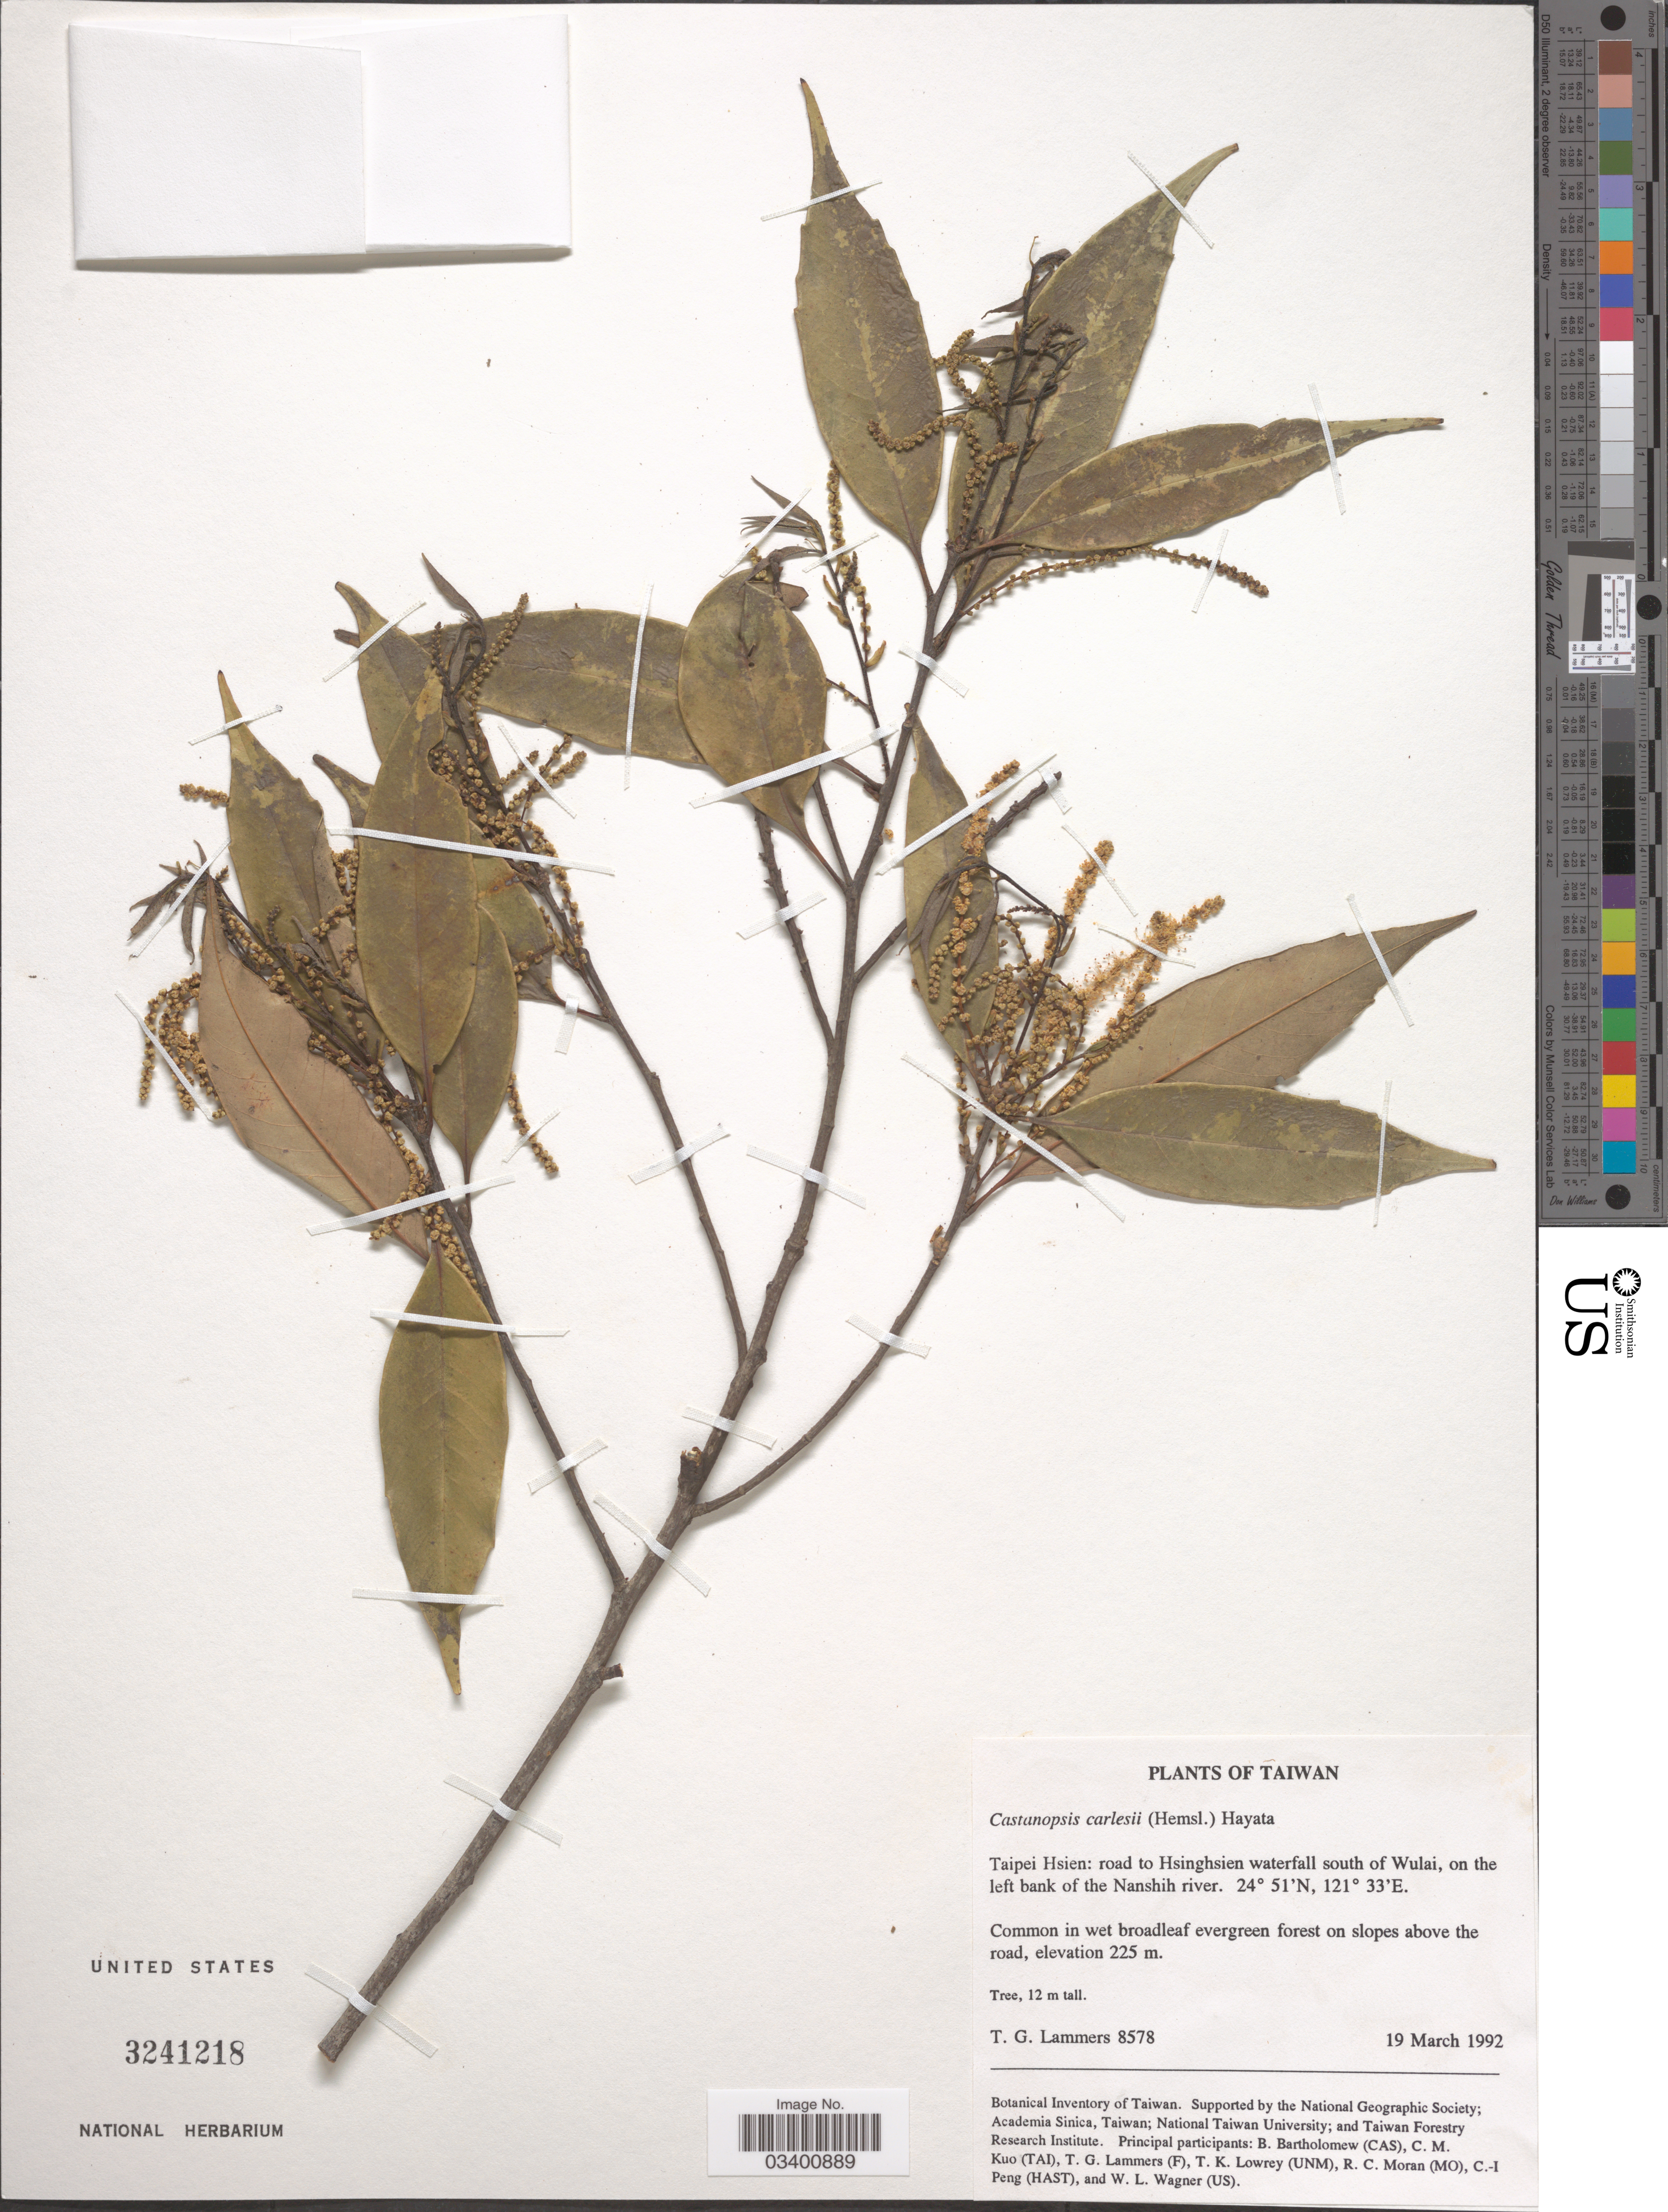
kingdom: Plantae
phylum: Tracheophyta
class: Magnoliopsida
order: Fagales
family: Fagaceae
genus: Castanopsis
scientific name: Castanopsis carlesii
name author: (Hemsl.) Hayata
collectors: T. Lammers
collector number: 8578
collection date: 1992-03-19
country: Taiwan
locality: Taipei Hsien: road to Hsingsien waterfall south of Wulai, on the left bank of the Nanshih river.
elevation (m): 225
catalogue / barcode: US 3241218